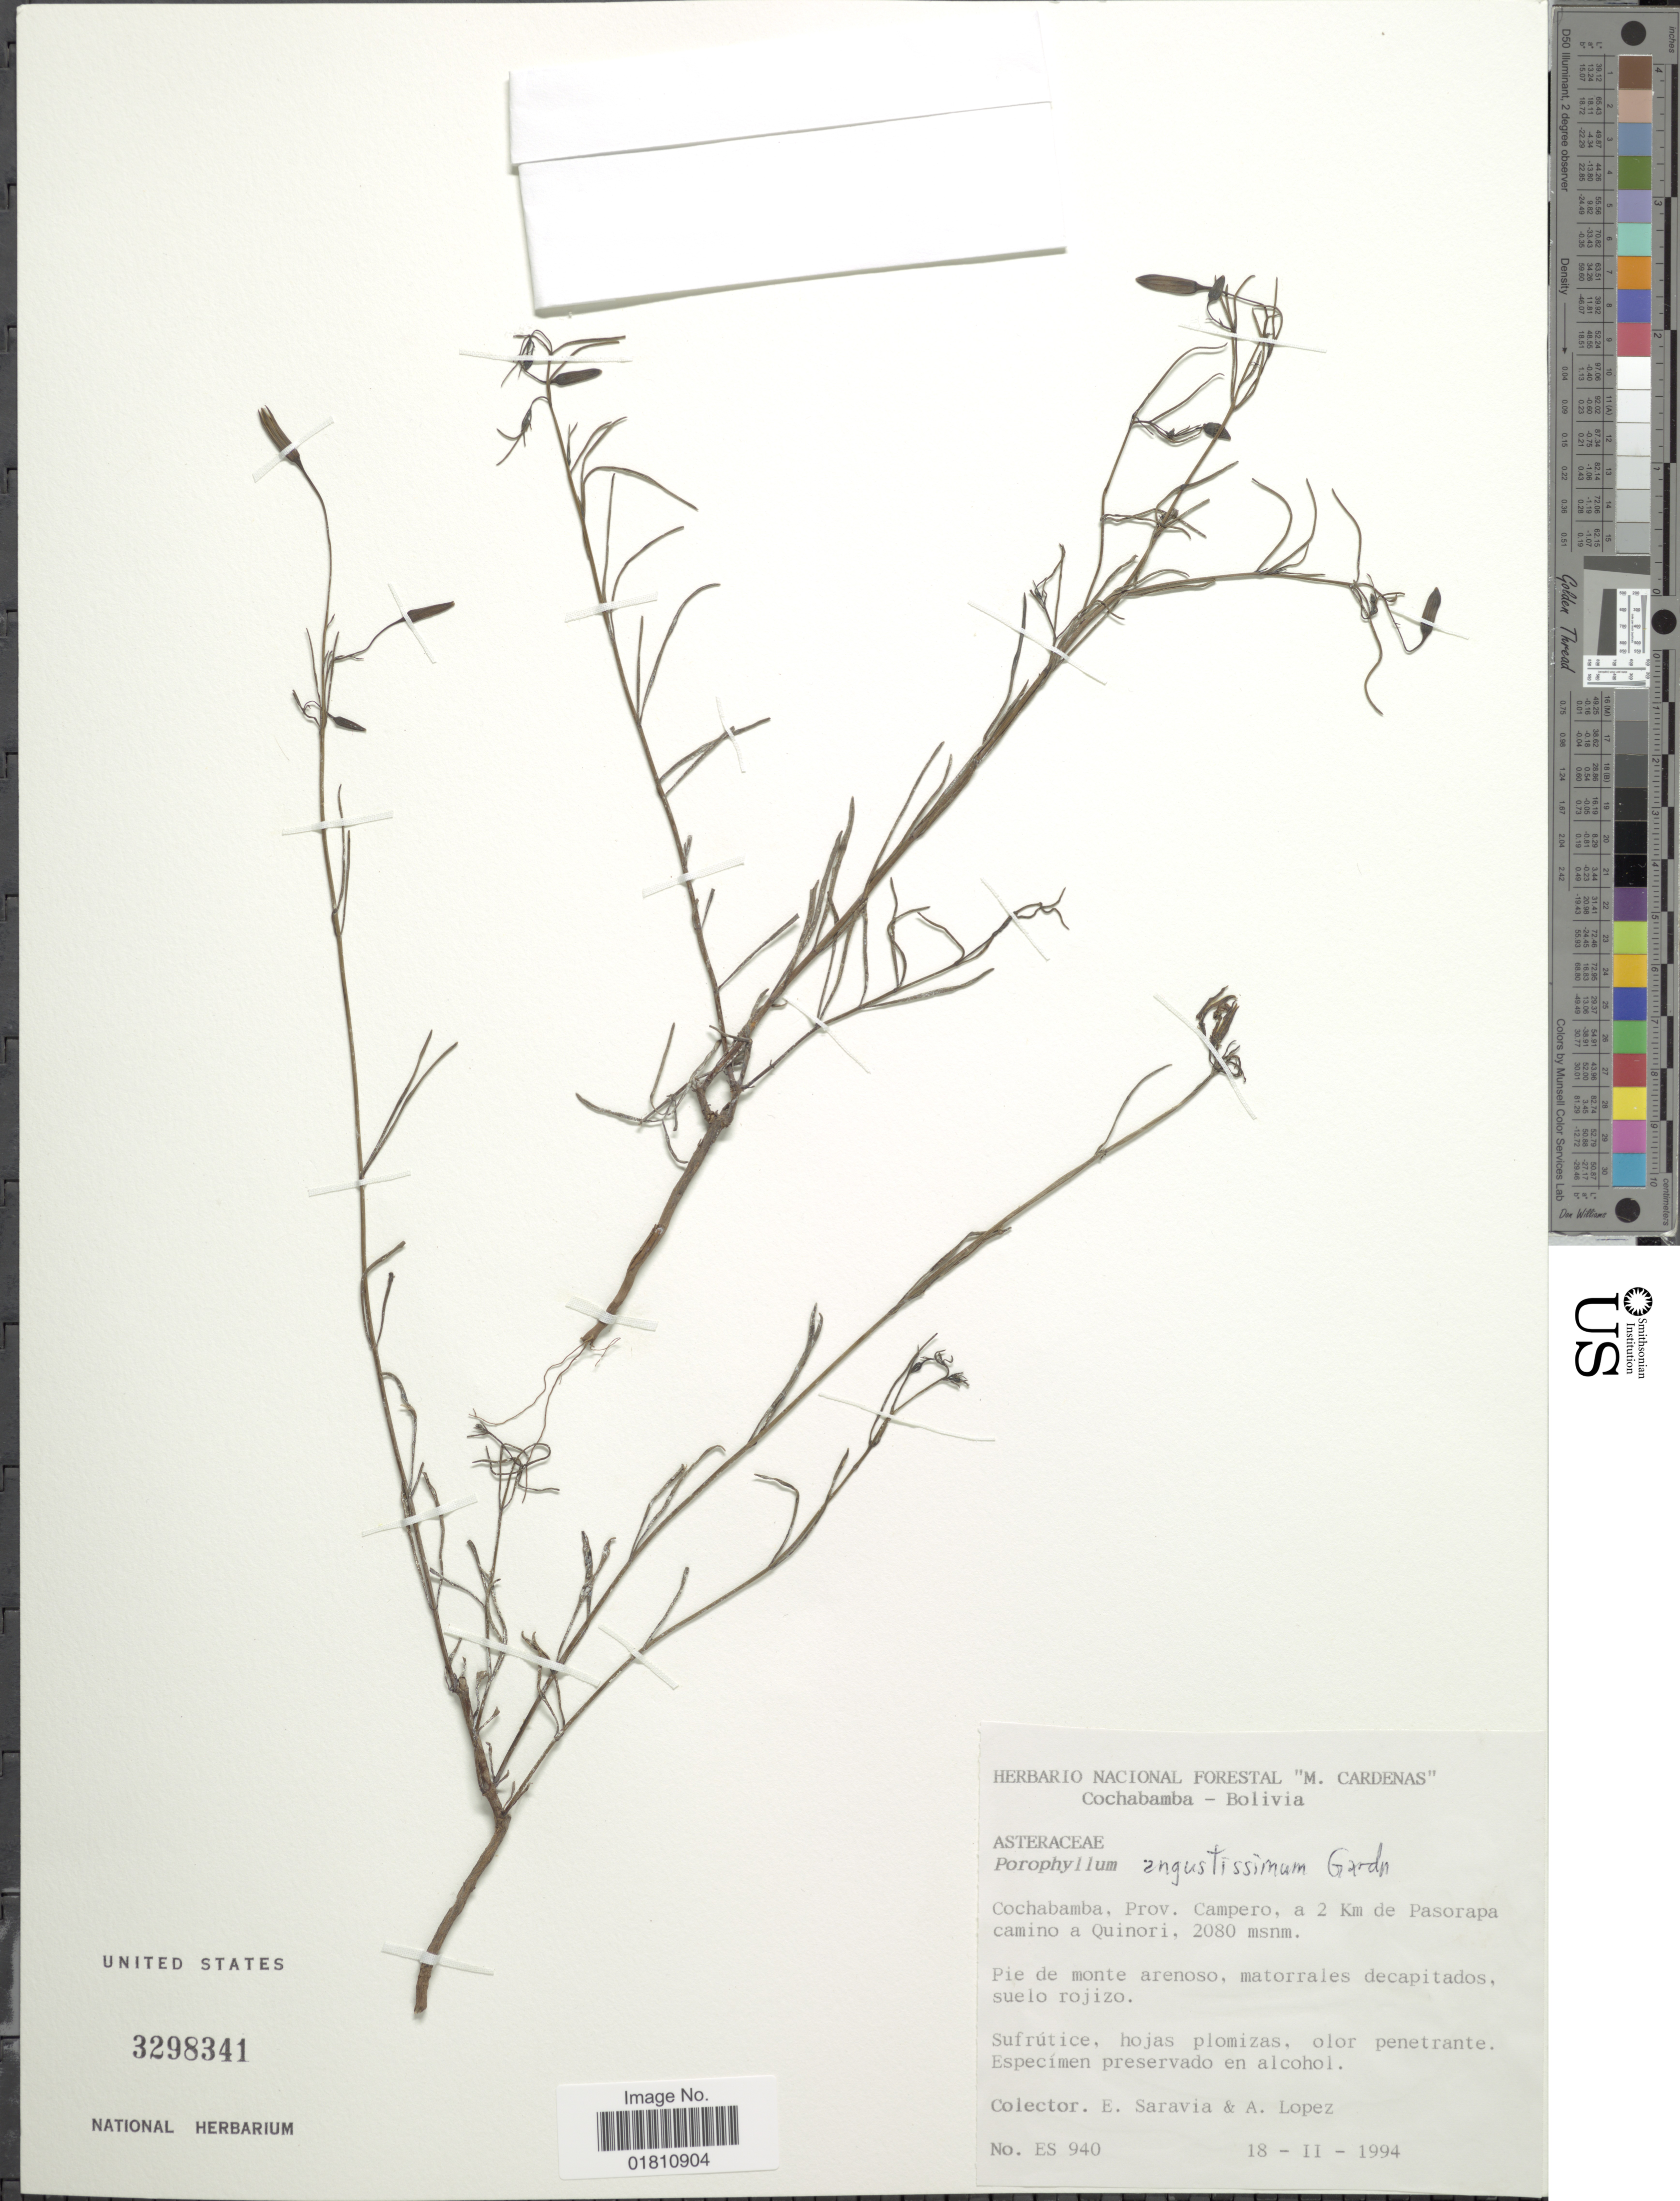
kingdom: Plantae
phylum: Tracheophyta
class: Magnoliopsida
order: Asterales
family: Asteraceae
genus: Porophyllum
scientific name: Porophyllum lanceolatum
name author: DC.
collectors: E. Saravia & A. Lopez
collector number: ES 940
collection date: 1994-02-18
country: Bolivia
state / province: Cochabamba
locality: Prov. Campero, a 2 Km de Pasorapa camino a Quinori, Pie de monte arenoso, matorrales decapitados suelo rojizo.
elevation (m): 2080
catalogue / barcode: US 3298341